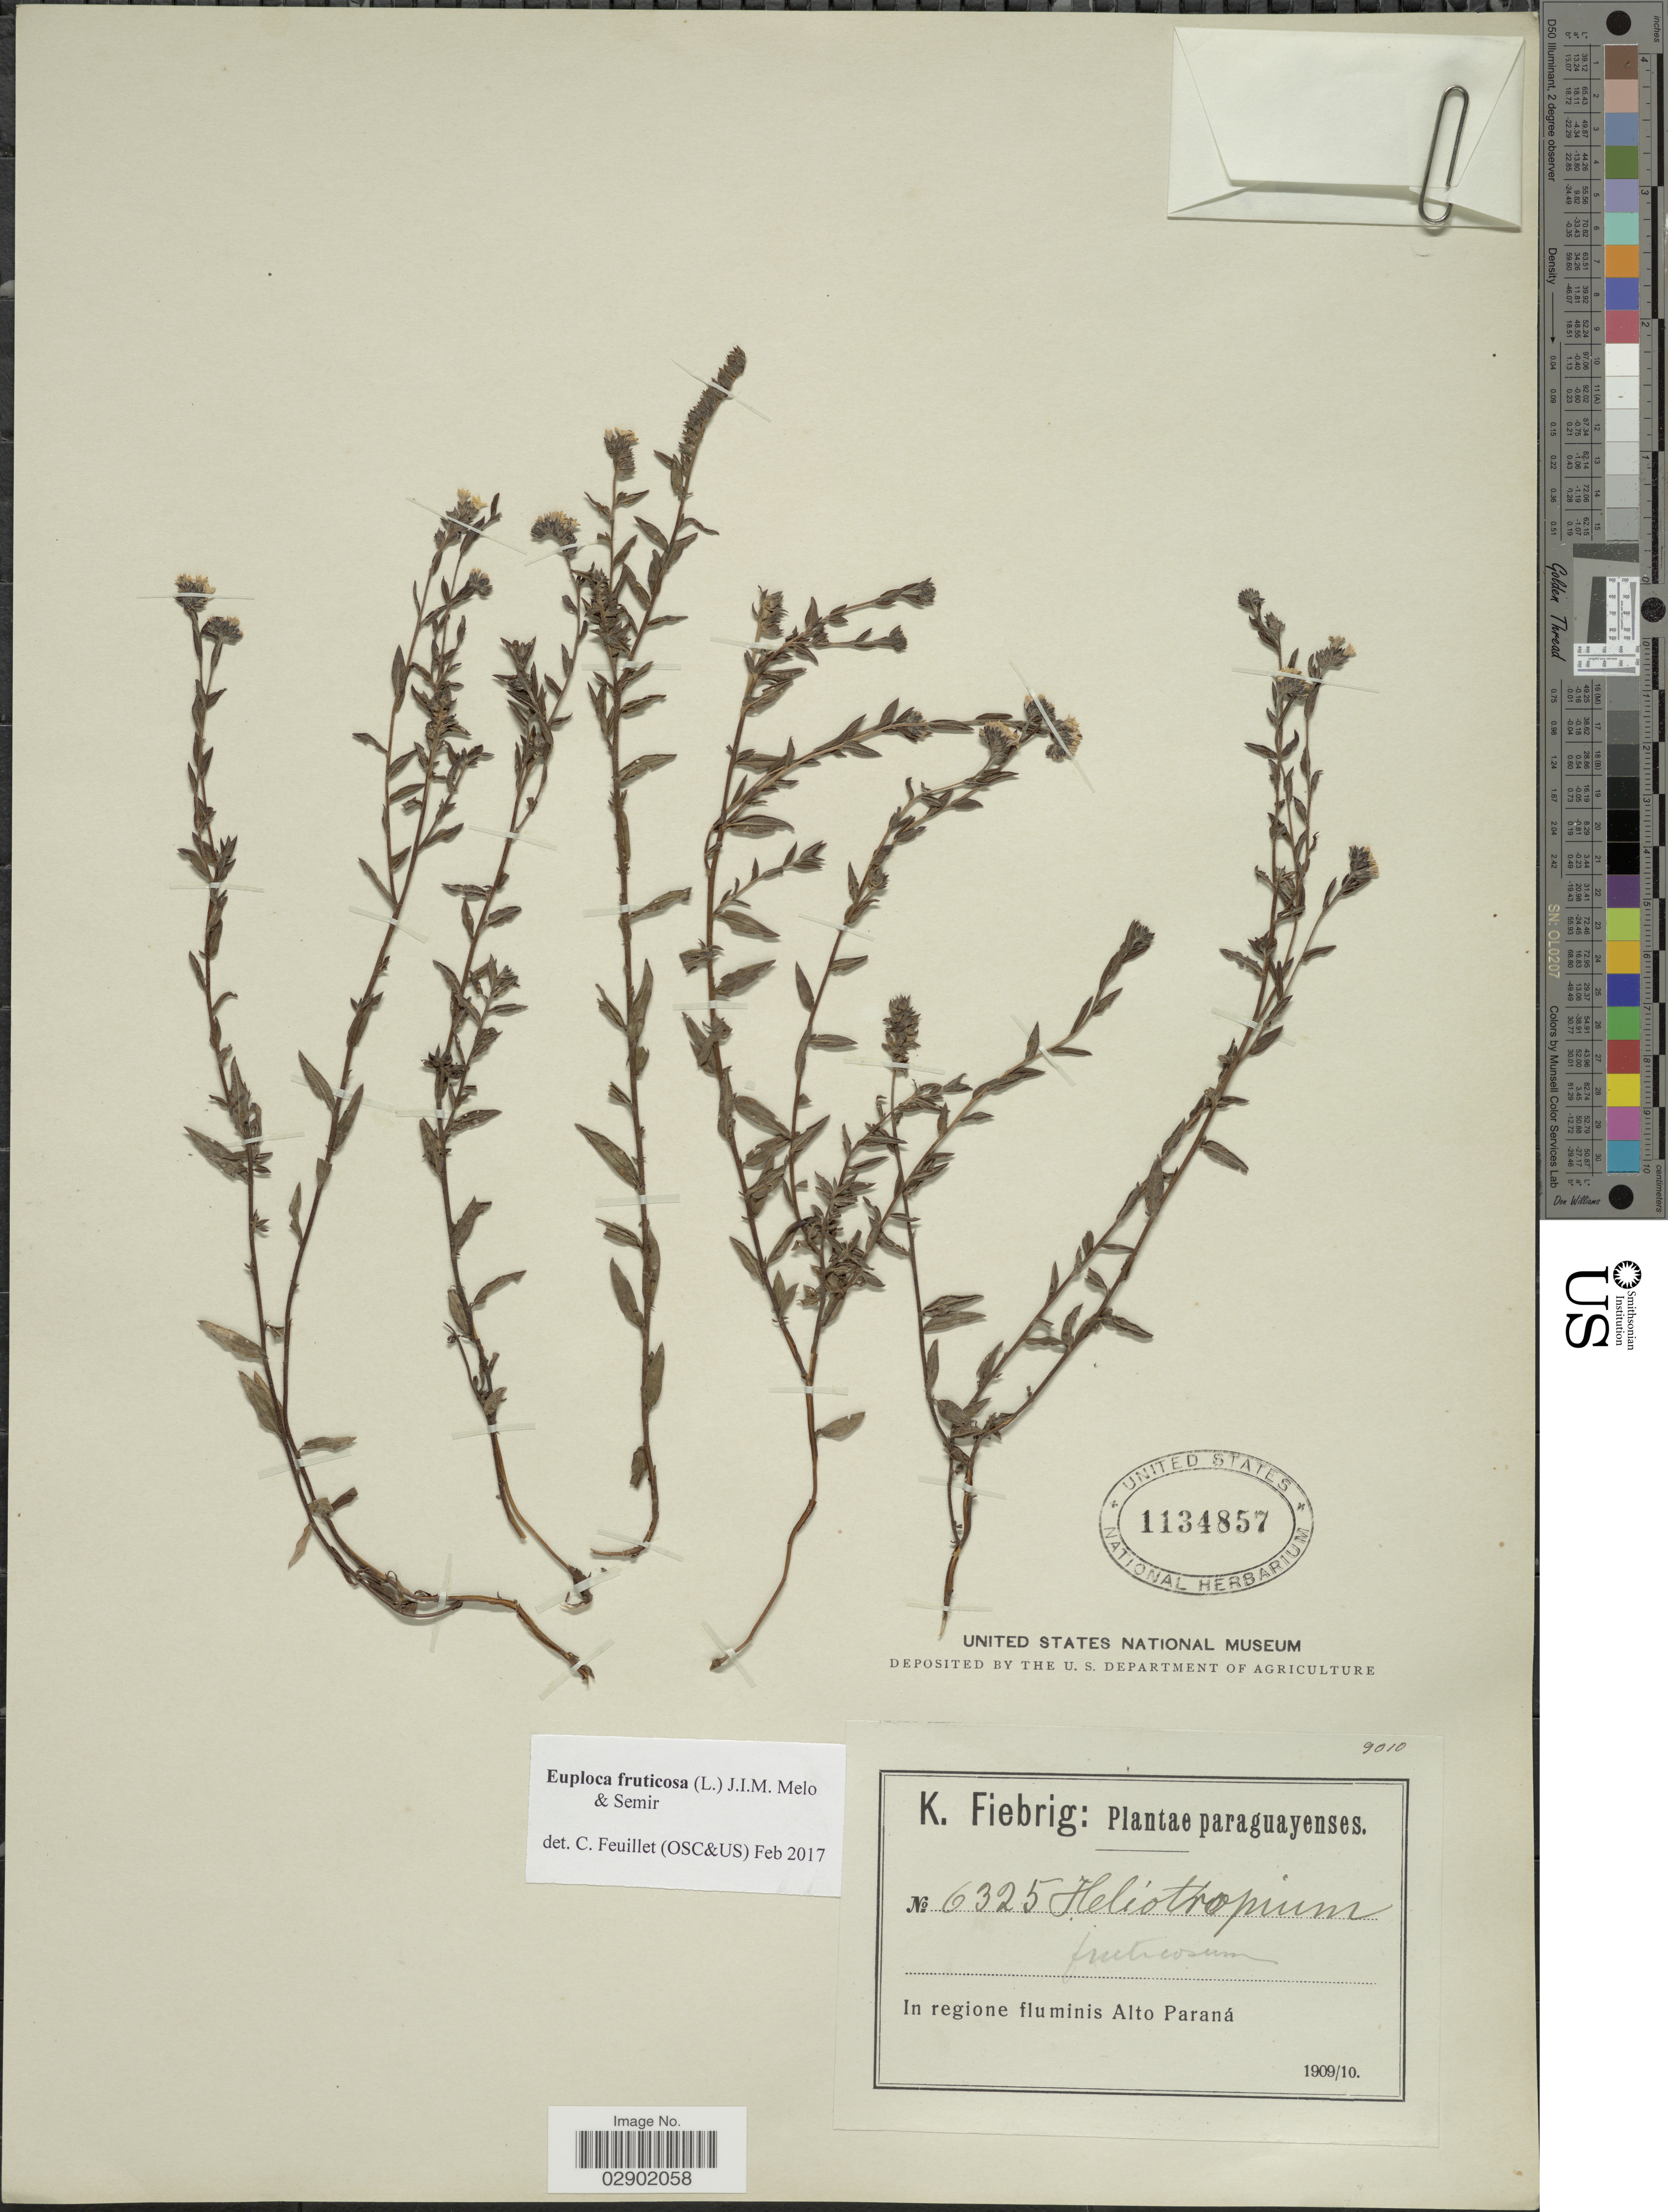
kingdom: Plantae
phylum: Tracheophyta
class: Magnoliopsida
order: Boraginales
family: Heliotropiaceae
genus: Euploca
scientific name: Euploca fruticosa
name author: (L.) J.I.M. Melo & Semir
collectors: K. Fiebrig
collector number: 6325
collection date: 1909/1910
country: Paraguay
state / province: Alto Parana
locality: In regione fluminis Alto Paraná.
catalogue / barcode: US 1134857